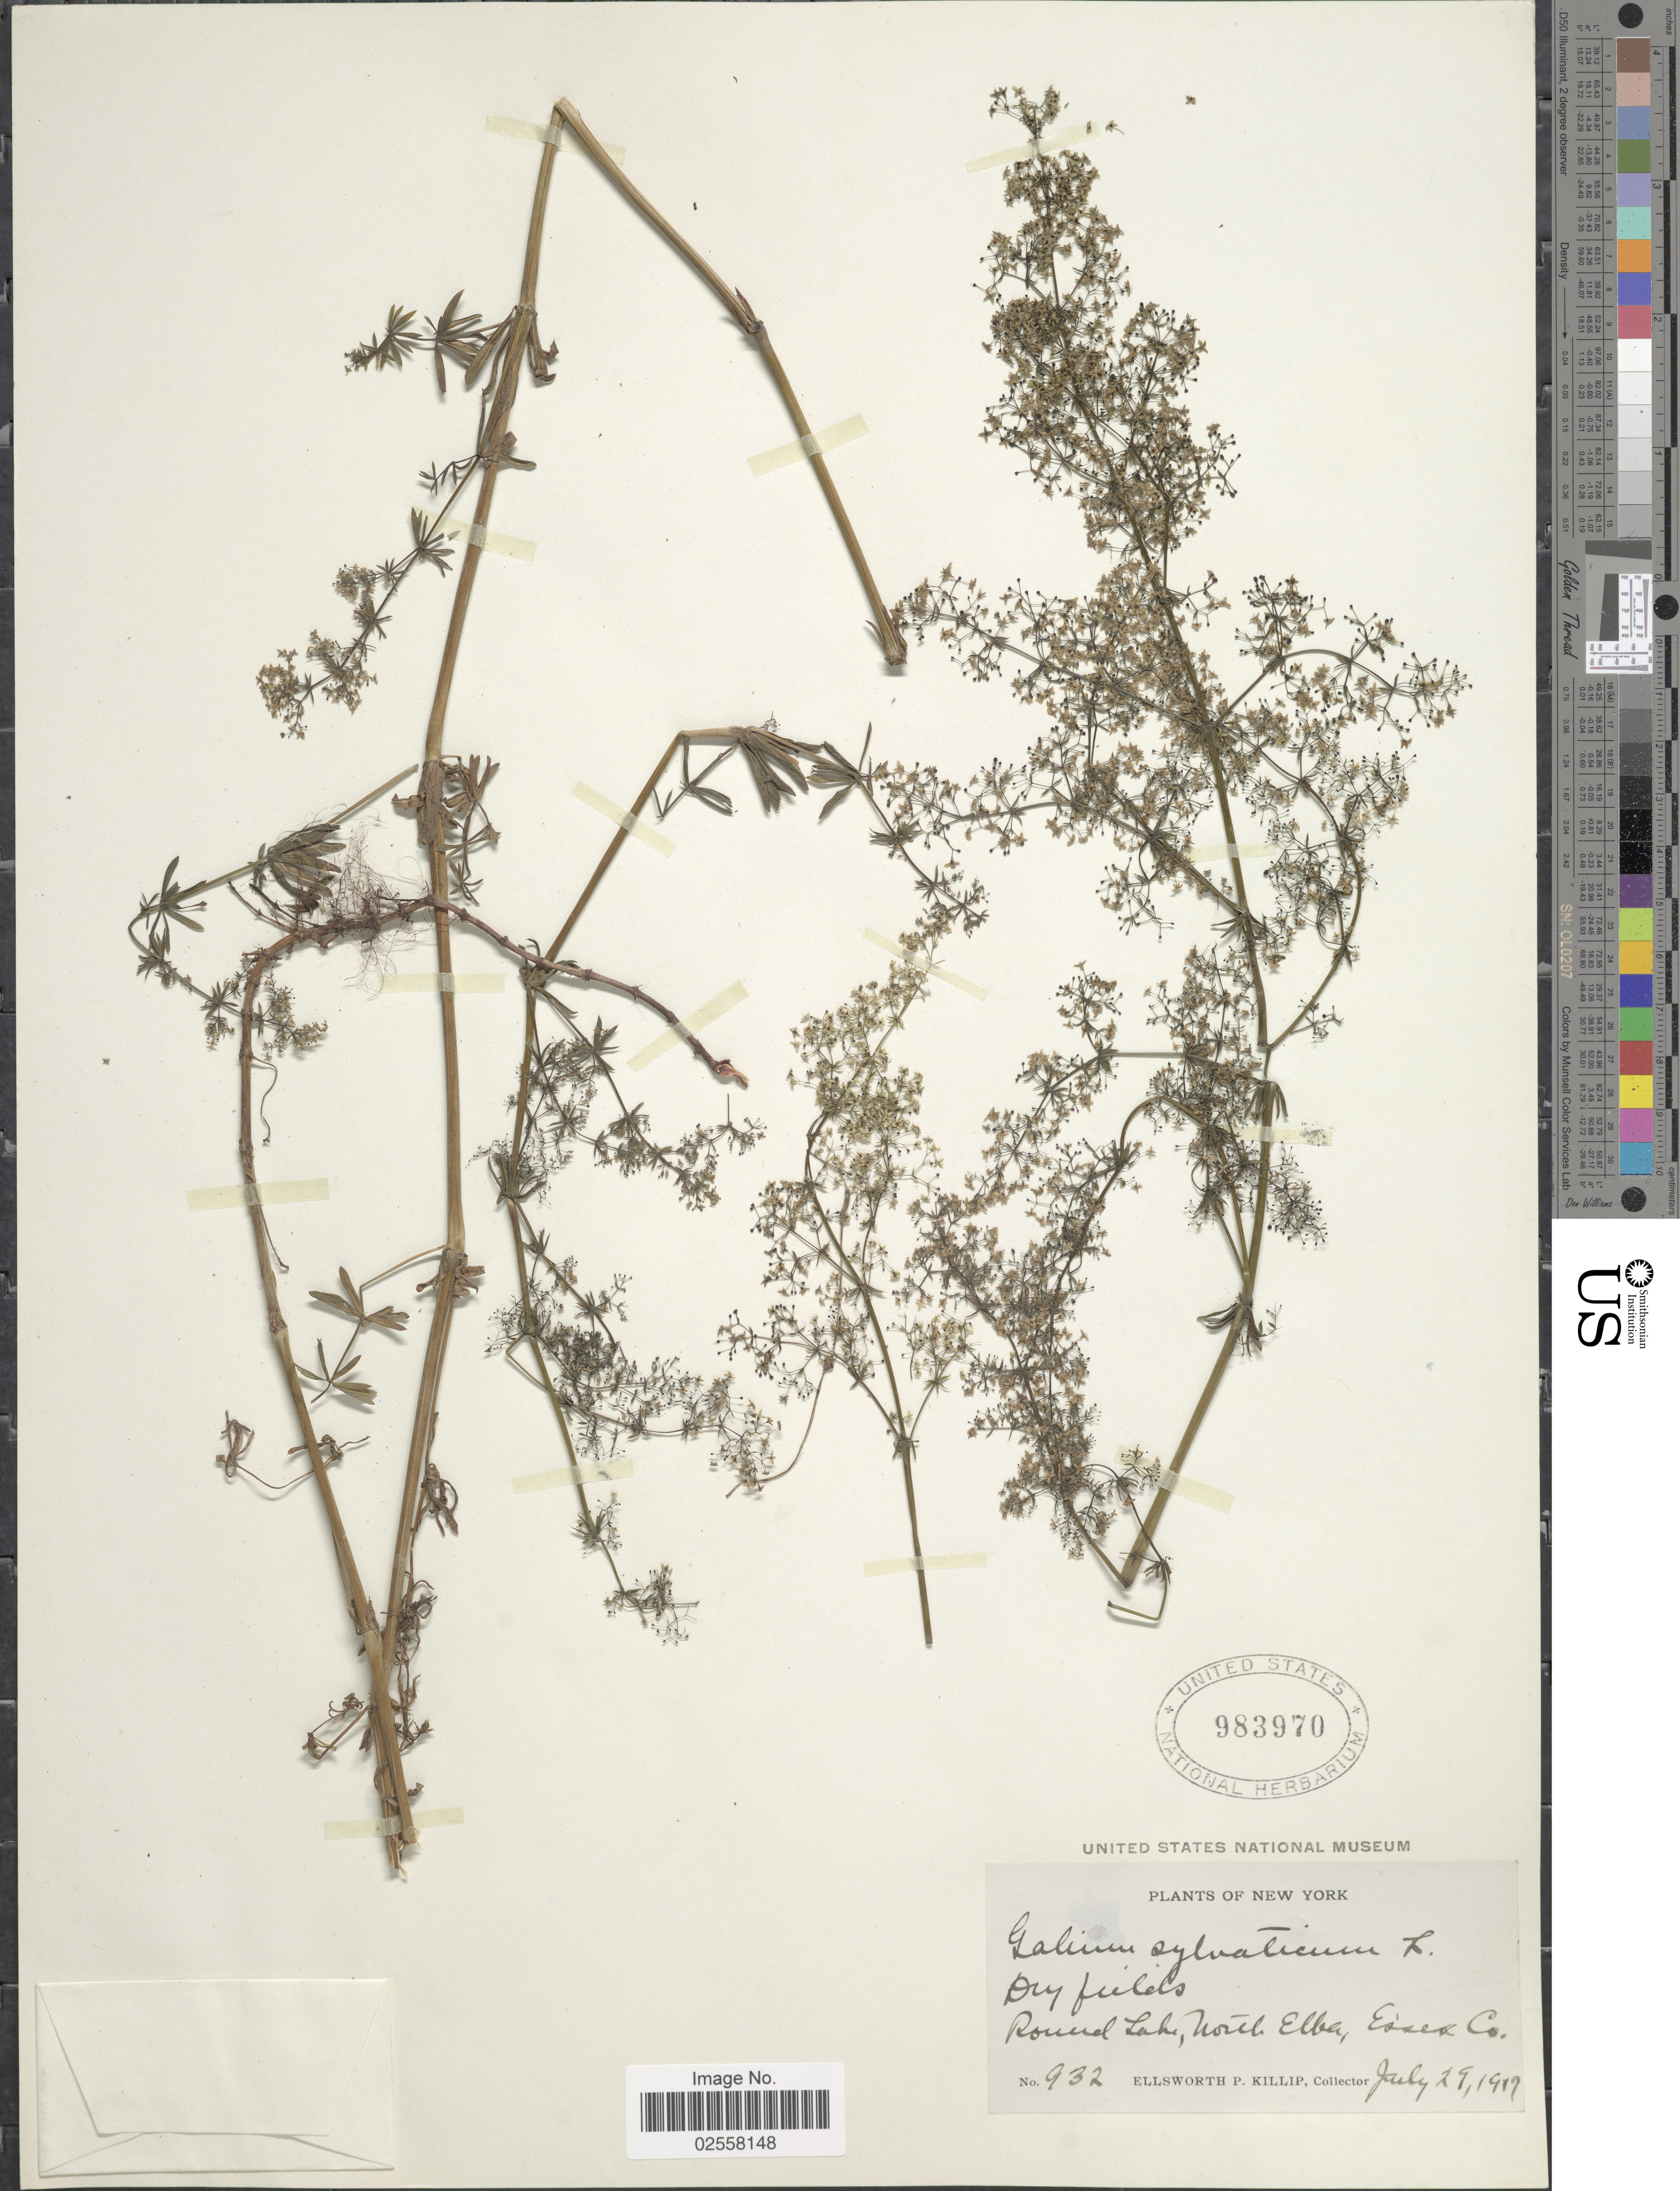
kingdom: Plantae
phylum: Tracheophyta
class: Magnoliopsida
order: Gentianales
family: Rubiaceae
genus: Galium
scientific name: Galium mollugo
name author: L.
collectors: E. P. Killip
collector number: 932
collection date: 1919-07-29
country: United States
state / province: New York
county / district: Essex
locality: Dry field, Round Lake, North Elba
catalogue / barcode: US 983970